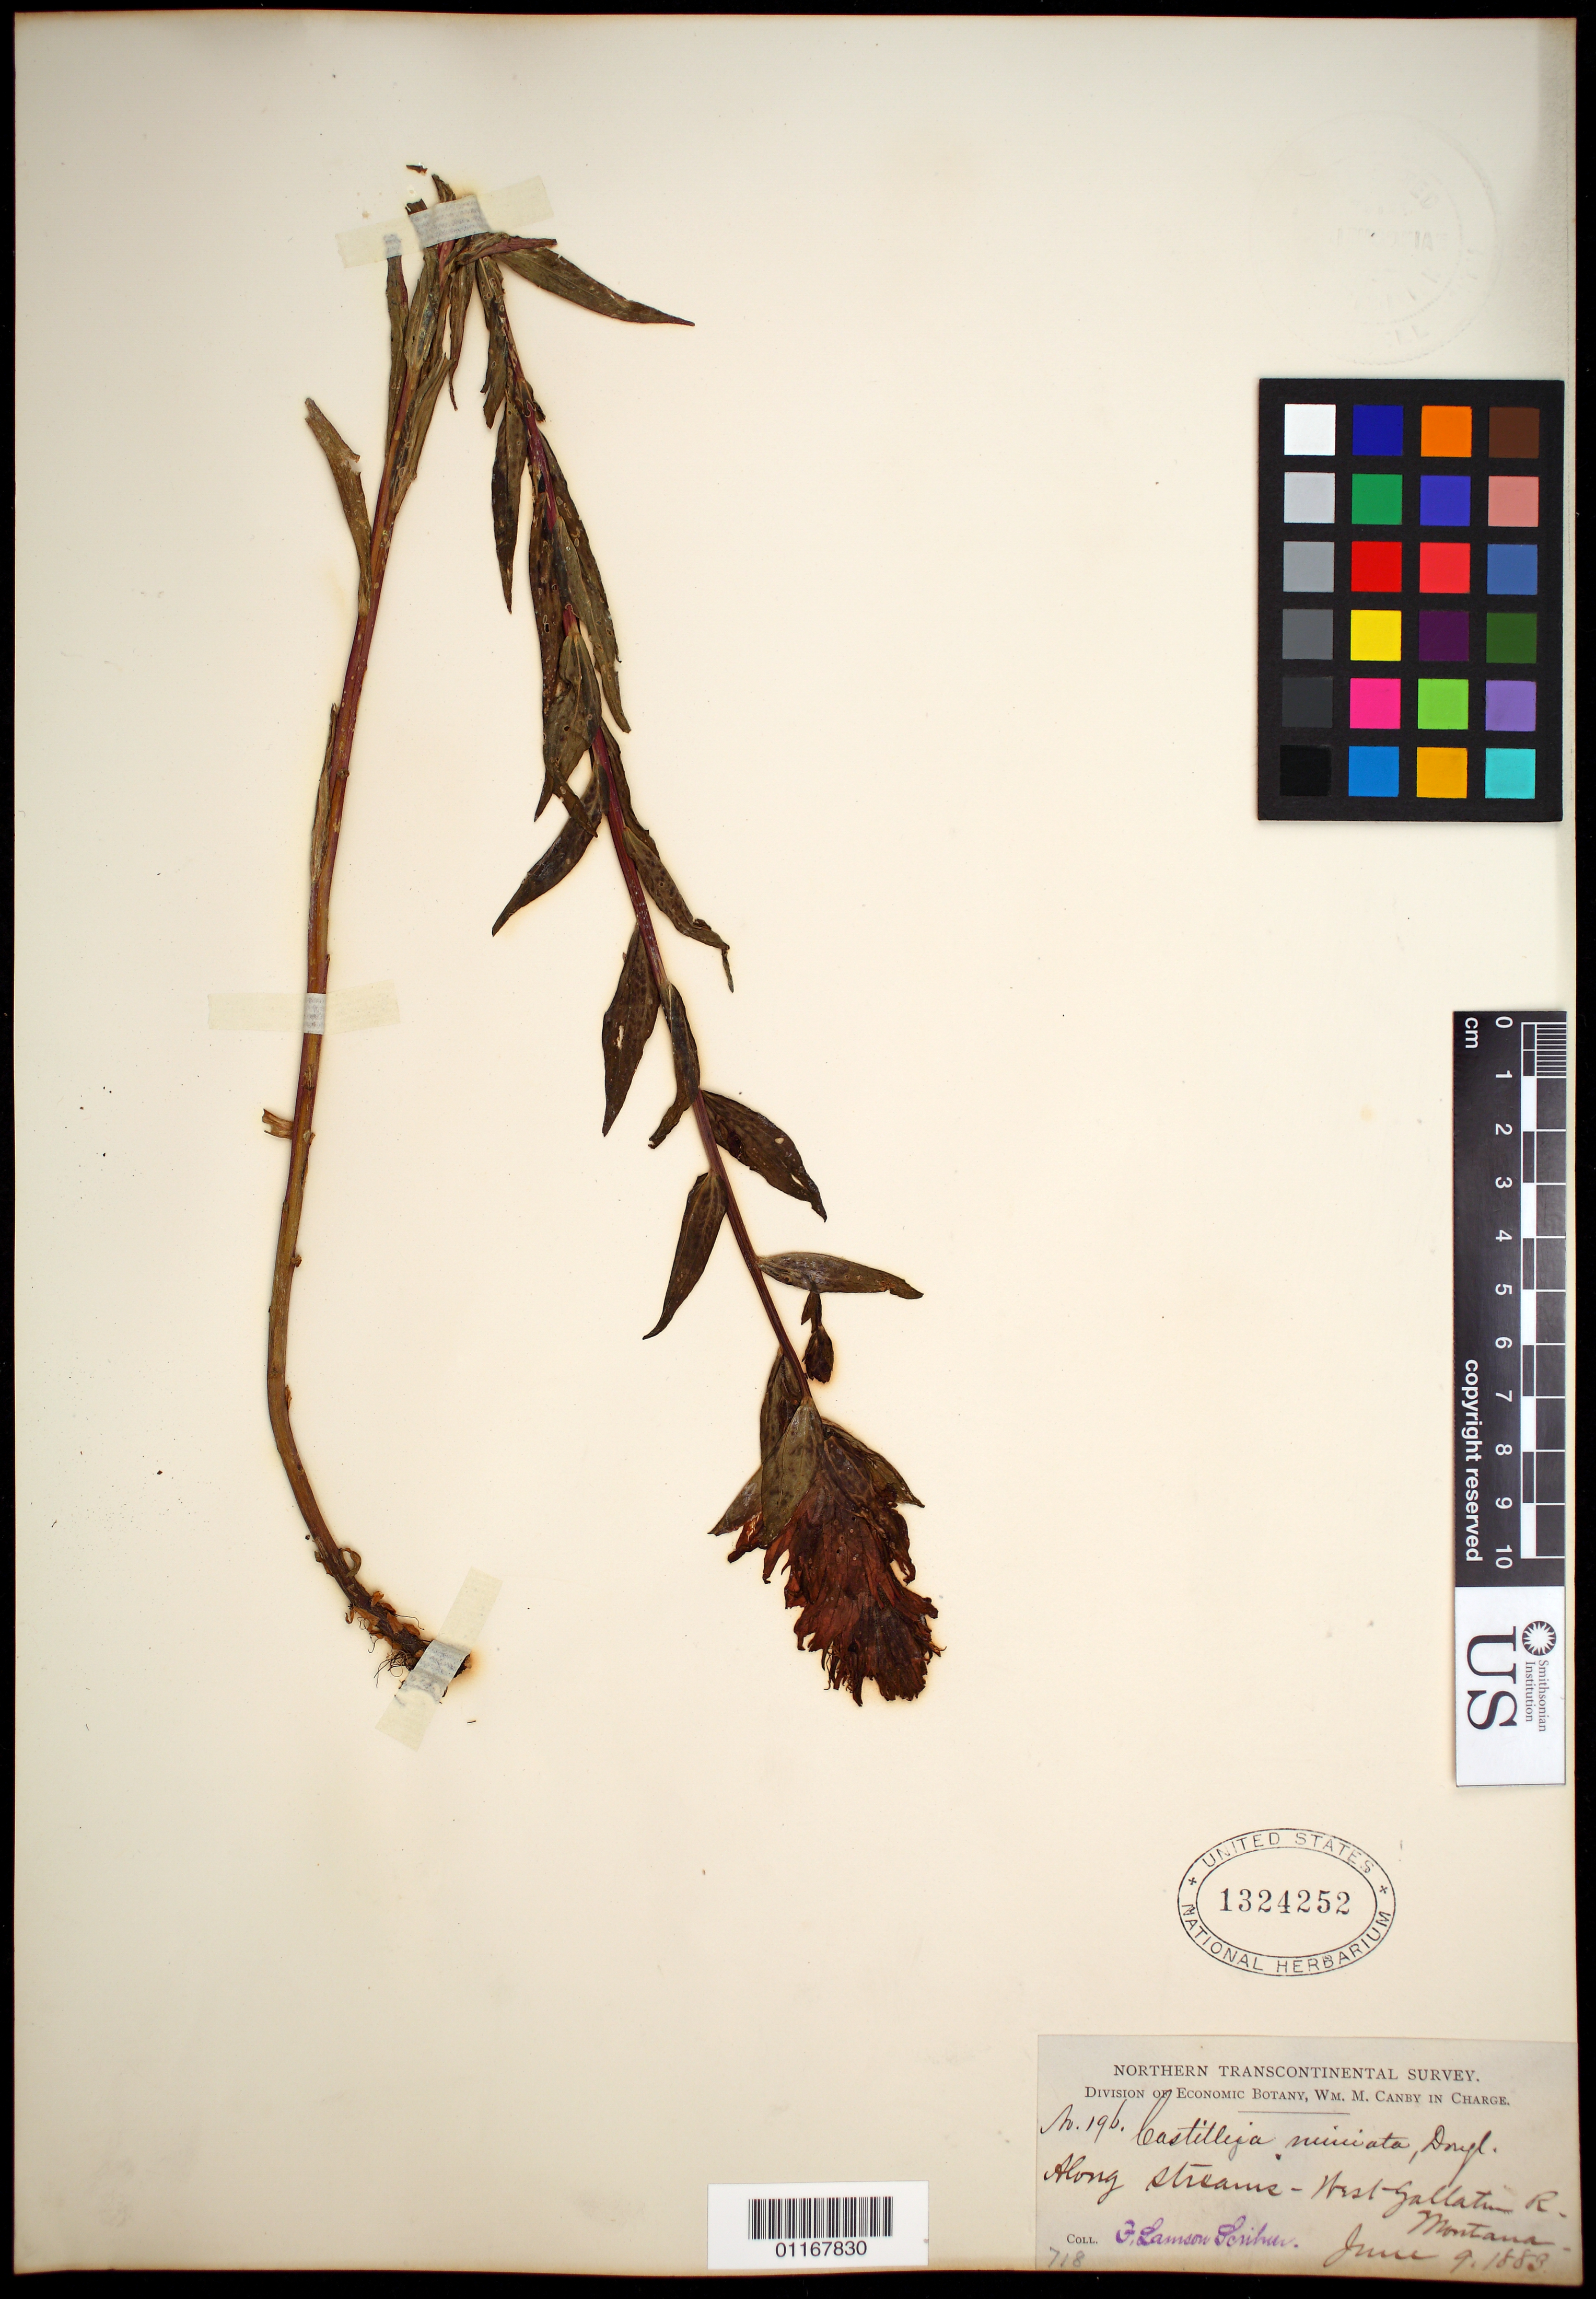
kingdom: Plantae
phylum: Tracheophyta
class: Magnoliopsida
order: Lamiales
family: Orobanchaceae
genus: Castilleja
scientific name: Castilleja miniata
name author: Douglas ex Hook.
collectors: F. L. Scribner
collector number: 196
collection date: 1883-06-09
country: United States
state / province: Montana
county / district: Gallatin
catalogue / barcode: US 1324252